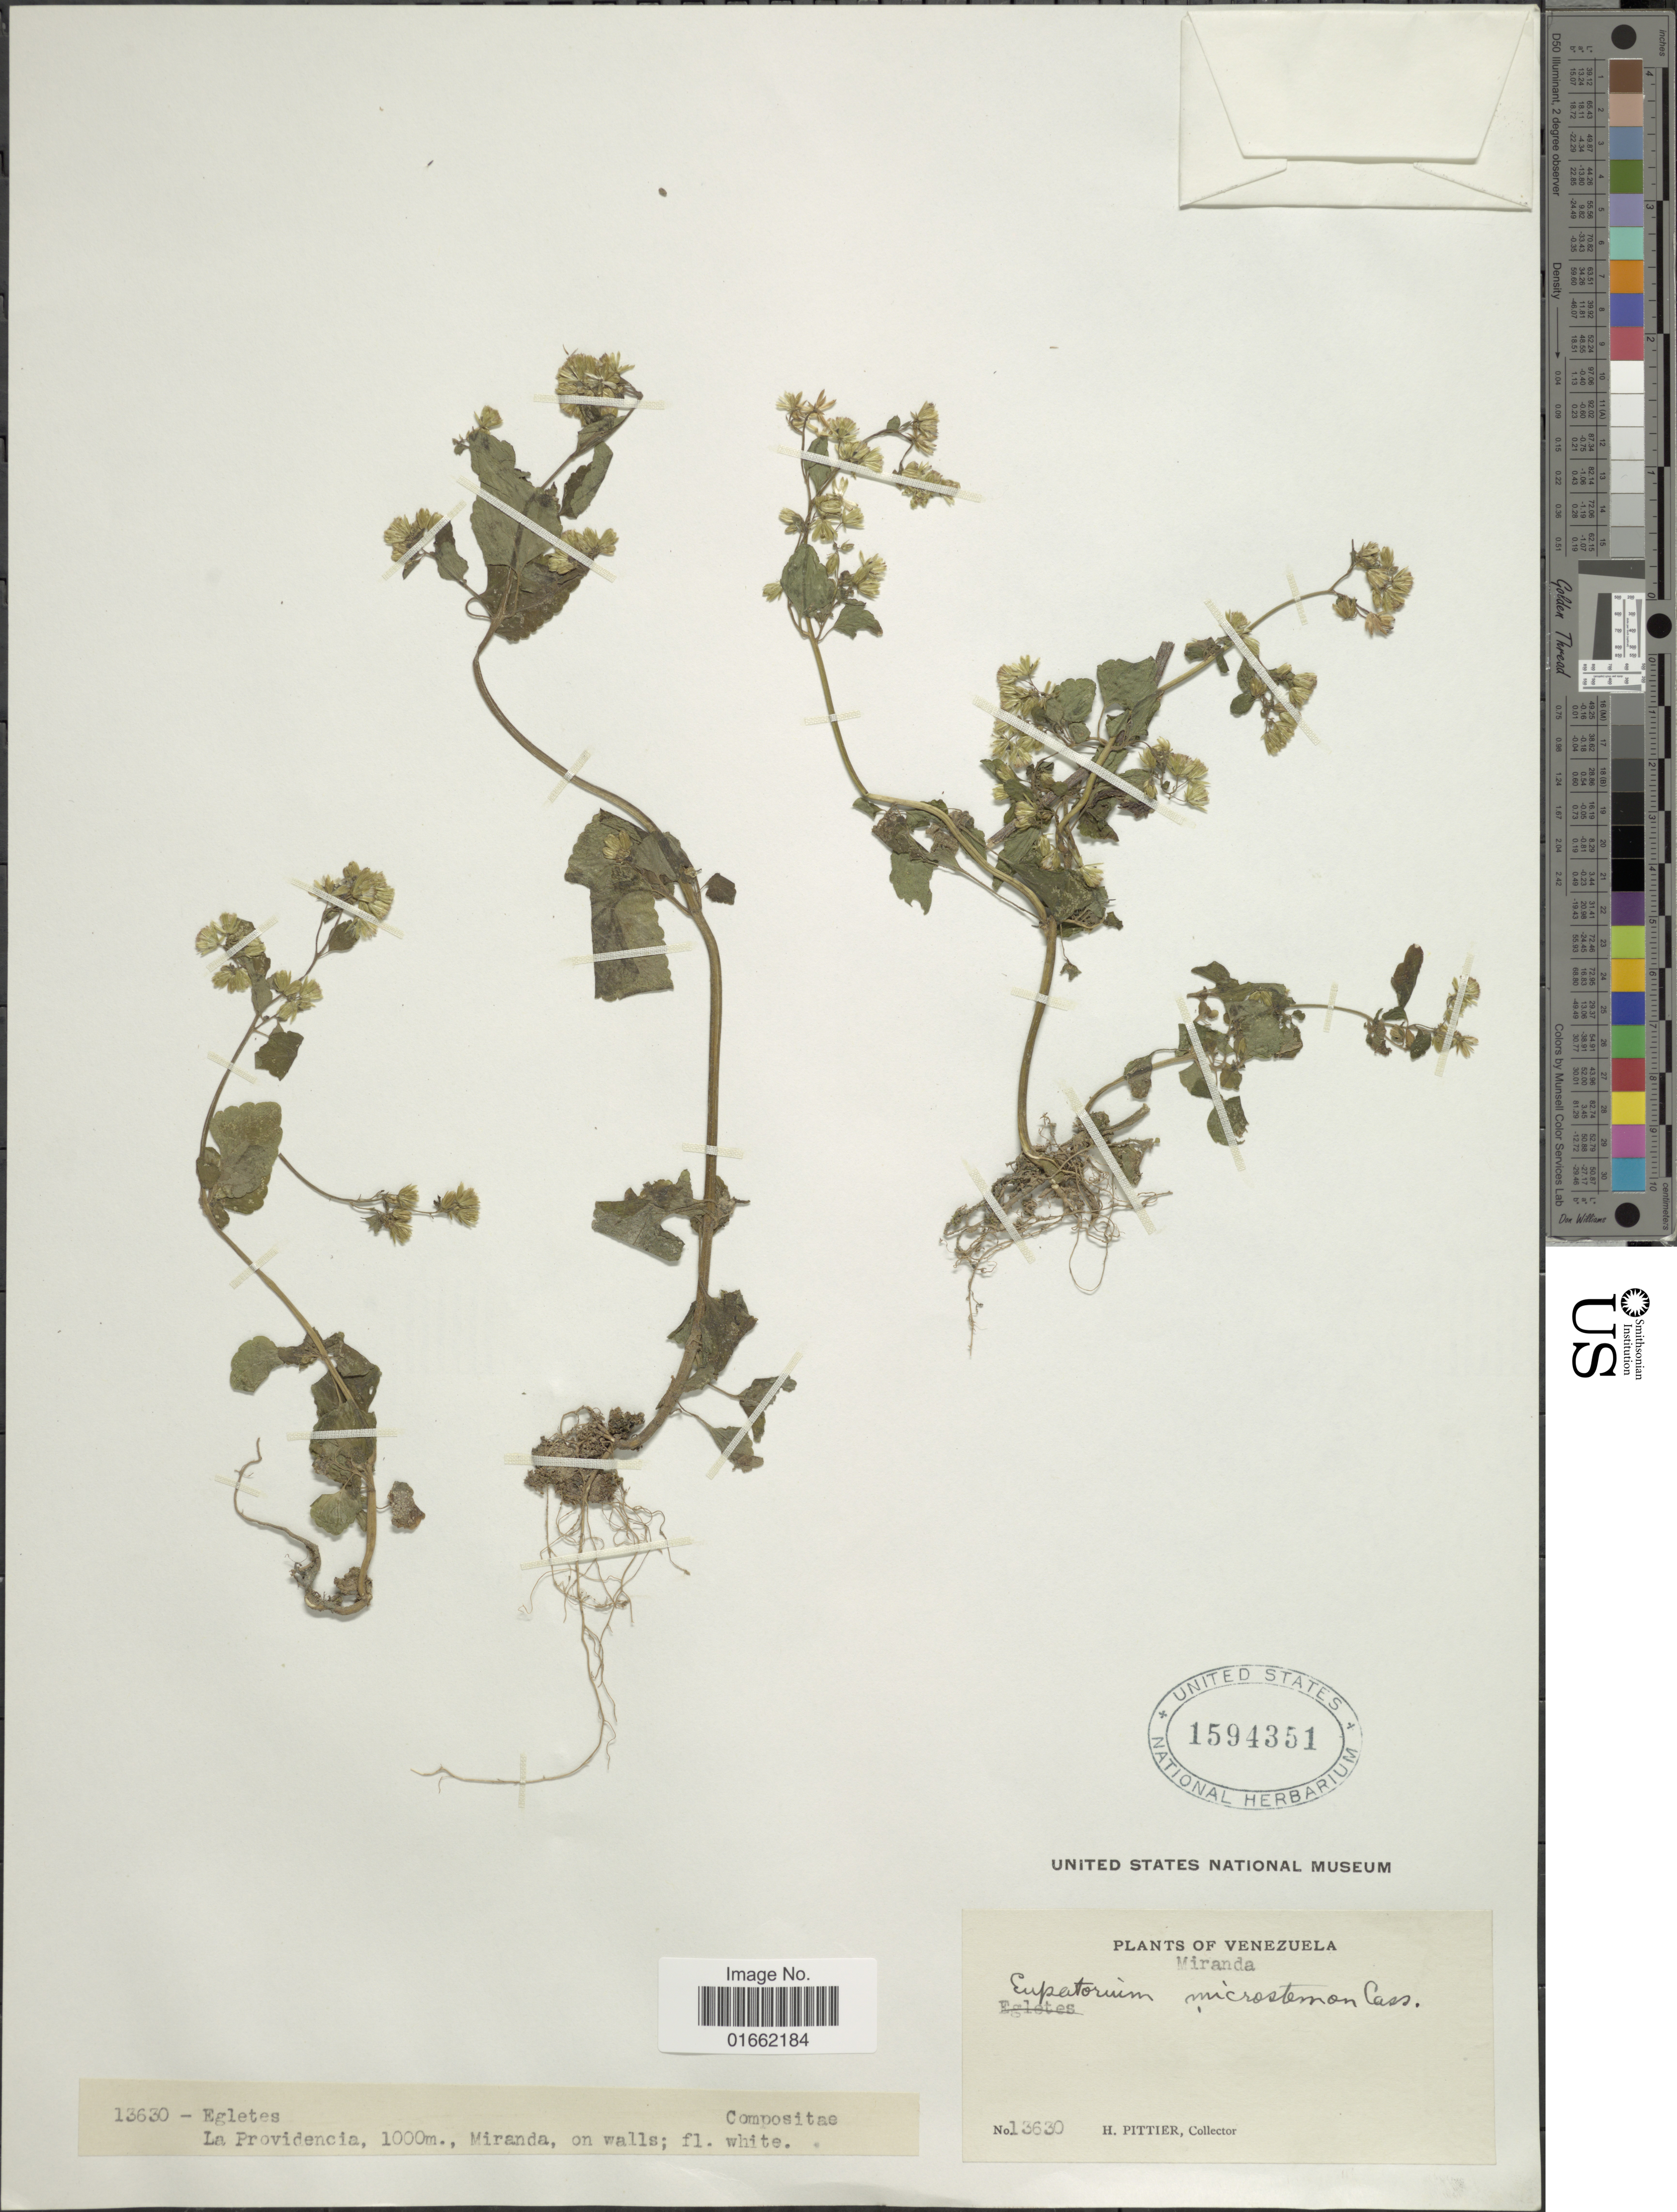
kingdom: Plantae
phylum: Tracheophyta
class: Magnoliopsida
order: Asterales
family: Asteraceae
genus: Fleischmannia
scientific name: Fleischmannia microstemon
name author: (Cass.) R.M. King & H. Rob.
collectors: H. F. Pittier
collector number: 13630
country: Venezuela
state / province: Miranda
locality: Miranda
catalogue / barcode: US 1594351